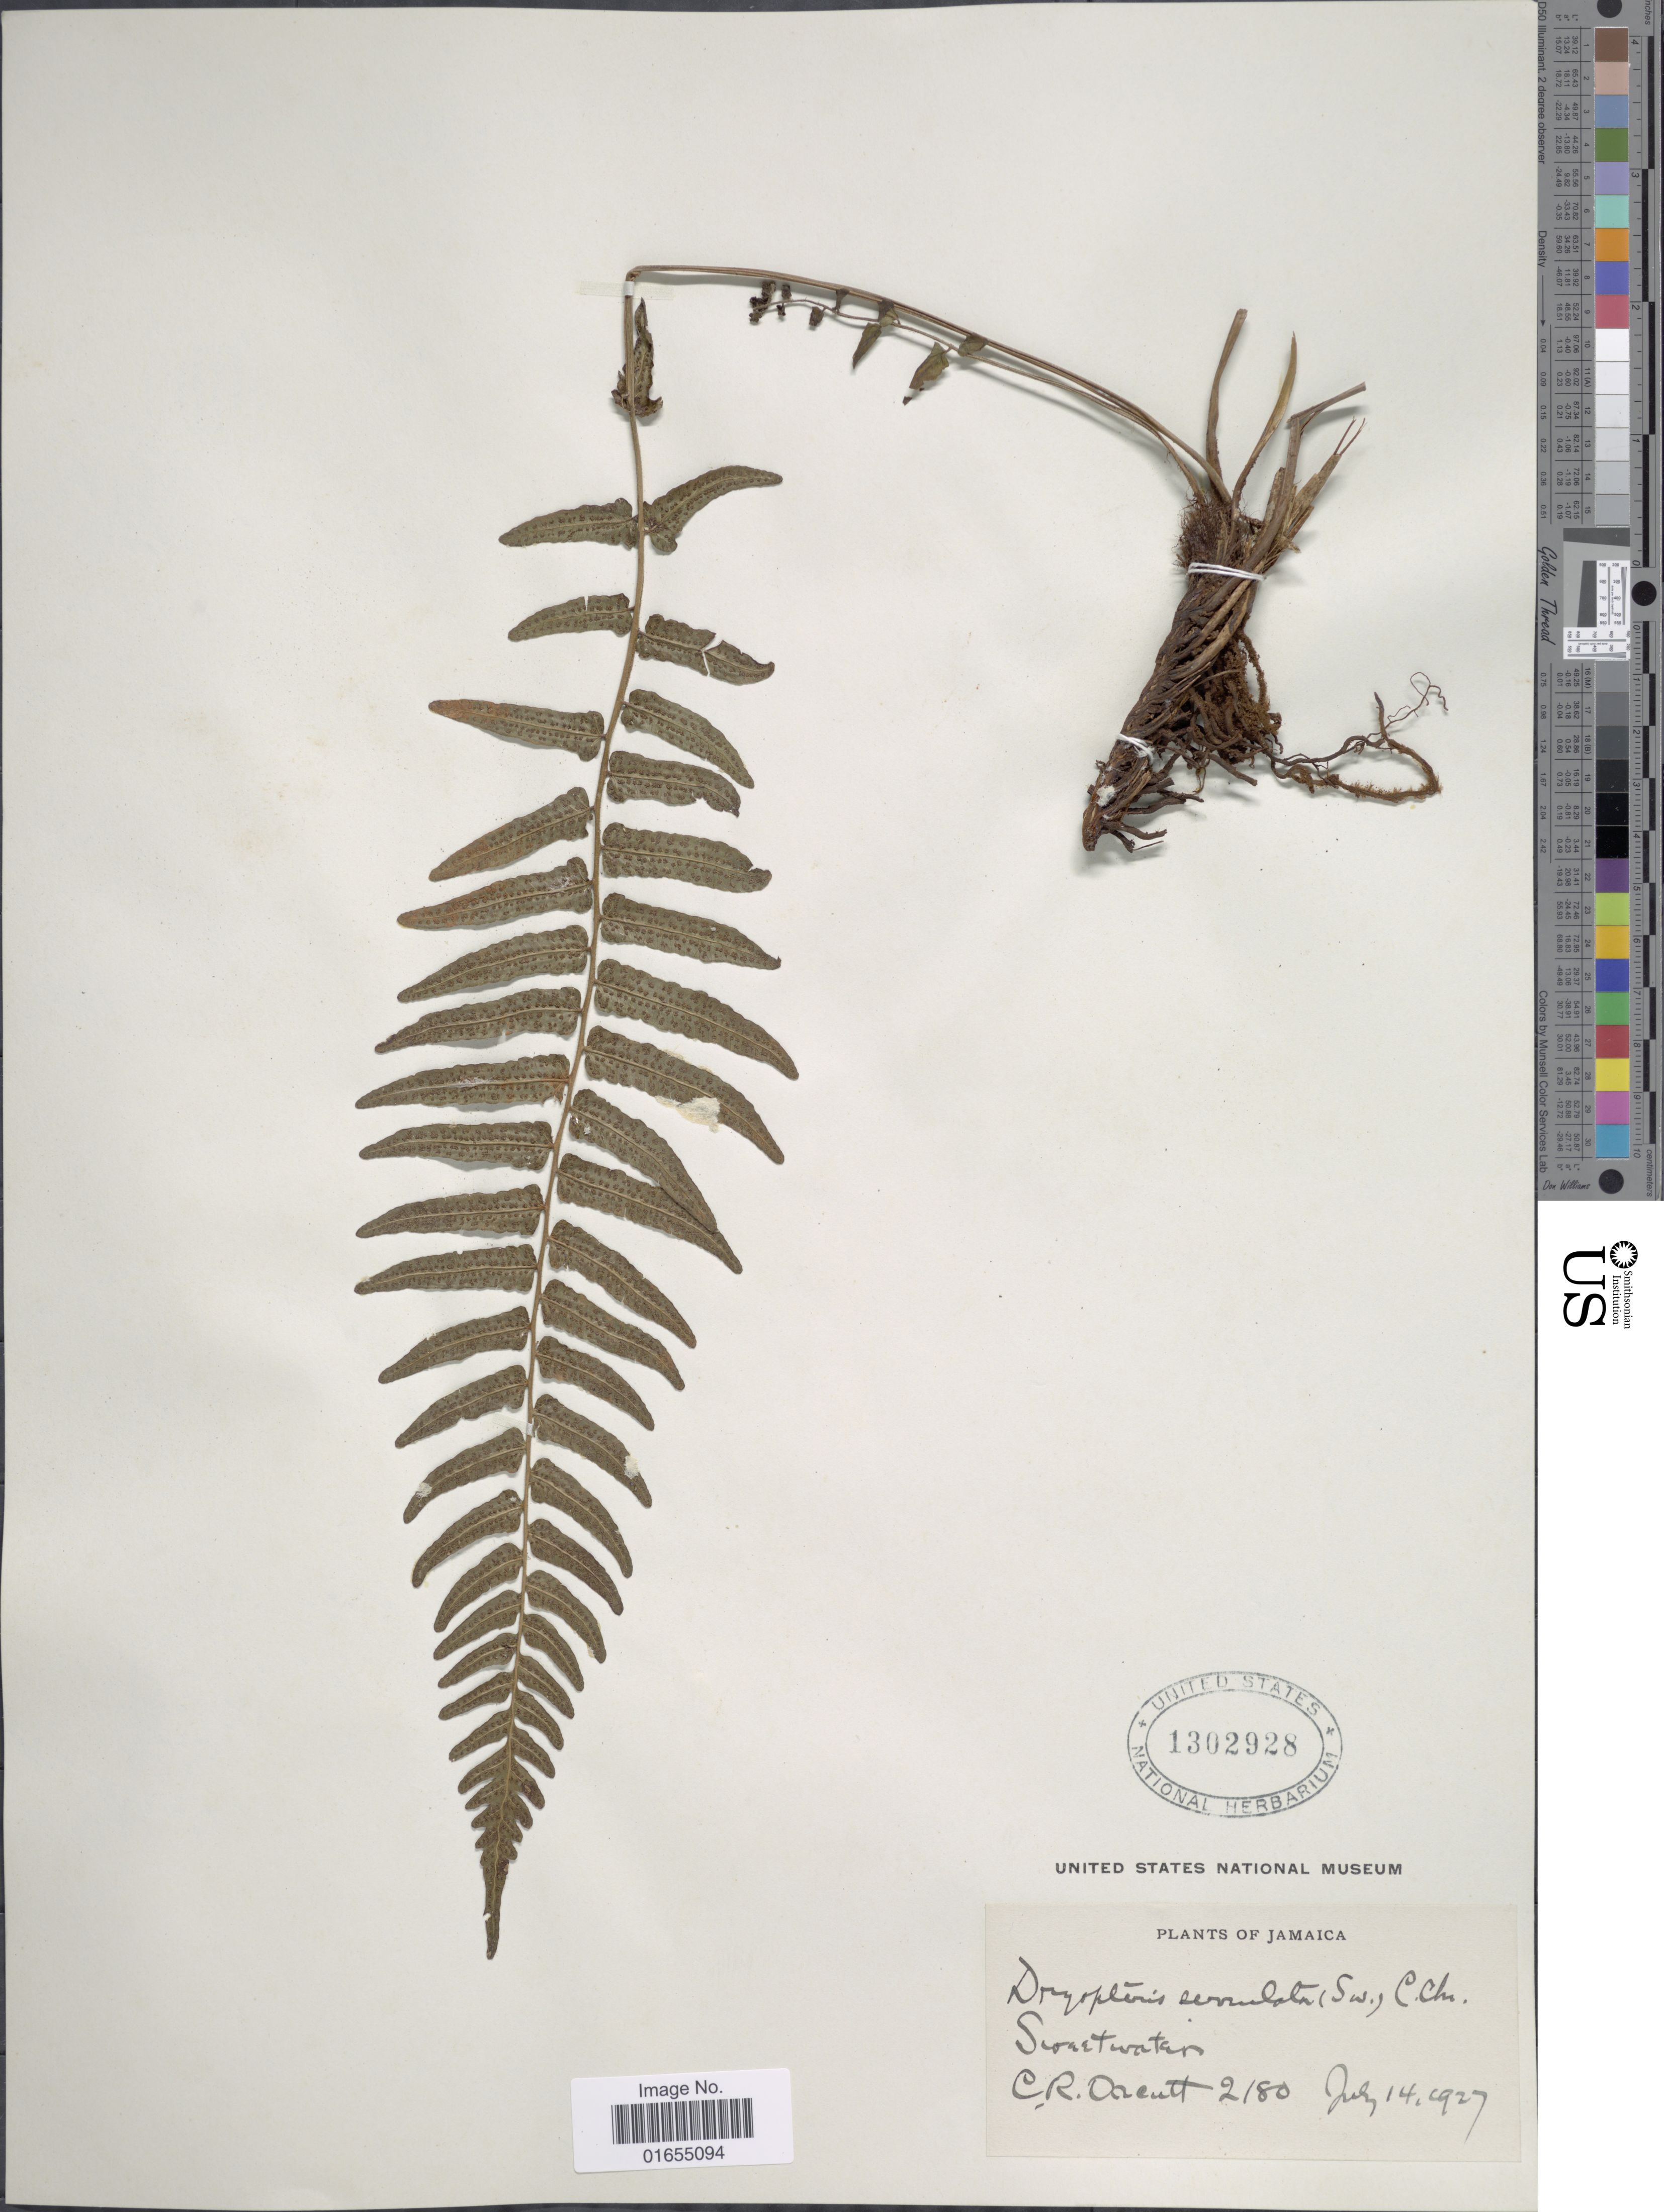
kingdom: Plantae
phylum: Tracheophyta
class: Polypodiopsida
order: Polypodiales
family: Thelypteridaceae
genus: Goniopteris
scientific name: Goniopteris serrulata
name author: (Sw.) J. Sm.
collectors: C. R. Orcutt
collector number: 2180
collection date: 1927-07-14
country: Jamaica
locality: Southwater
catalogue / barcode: US 1302928